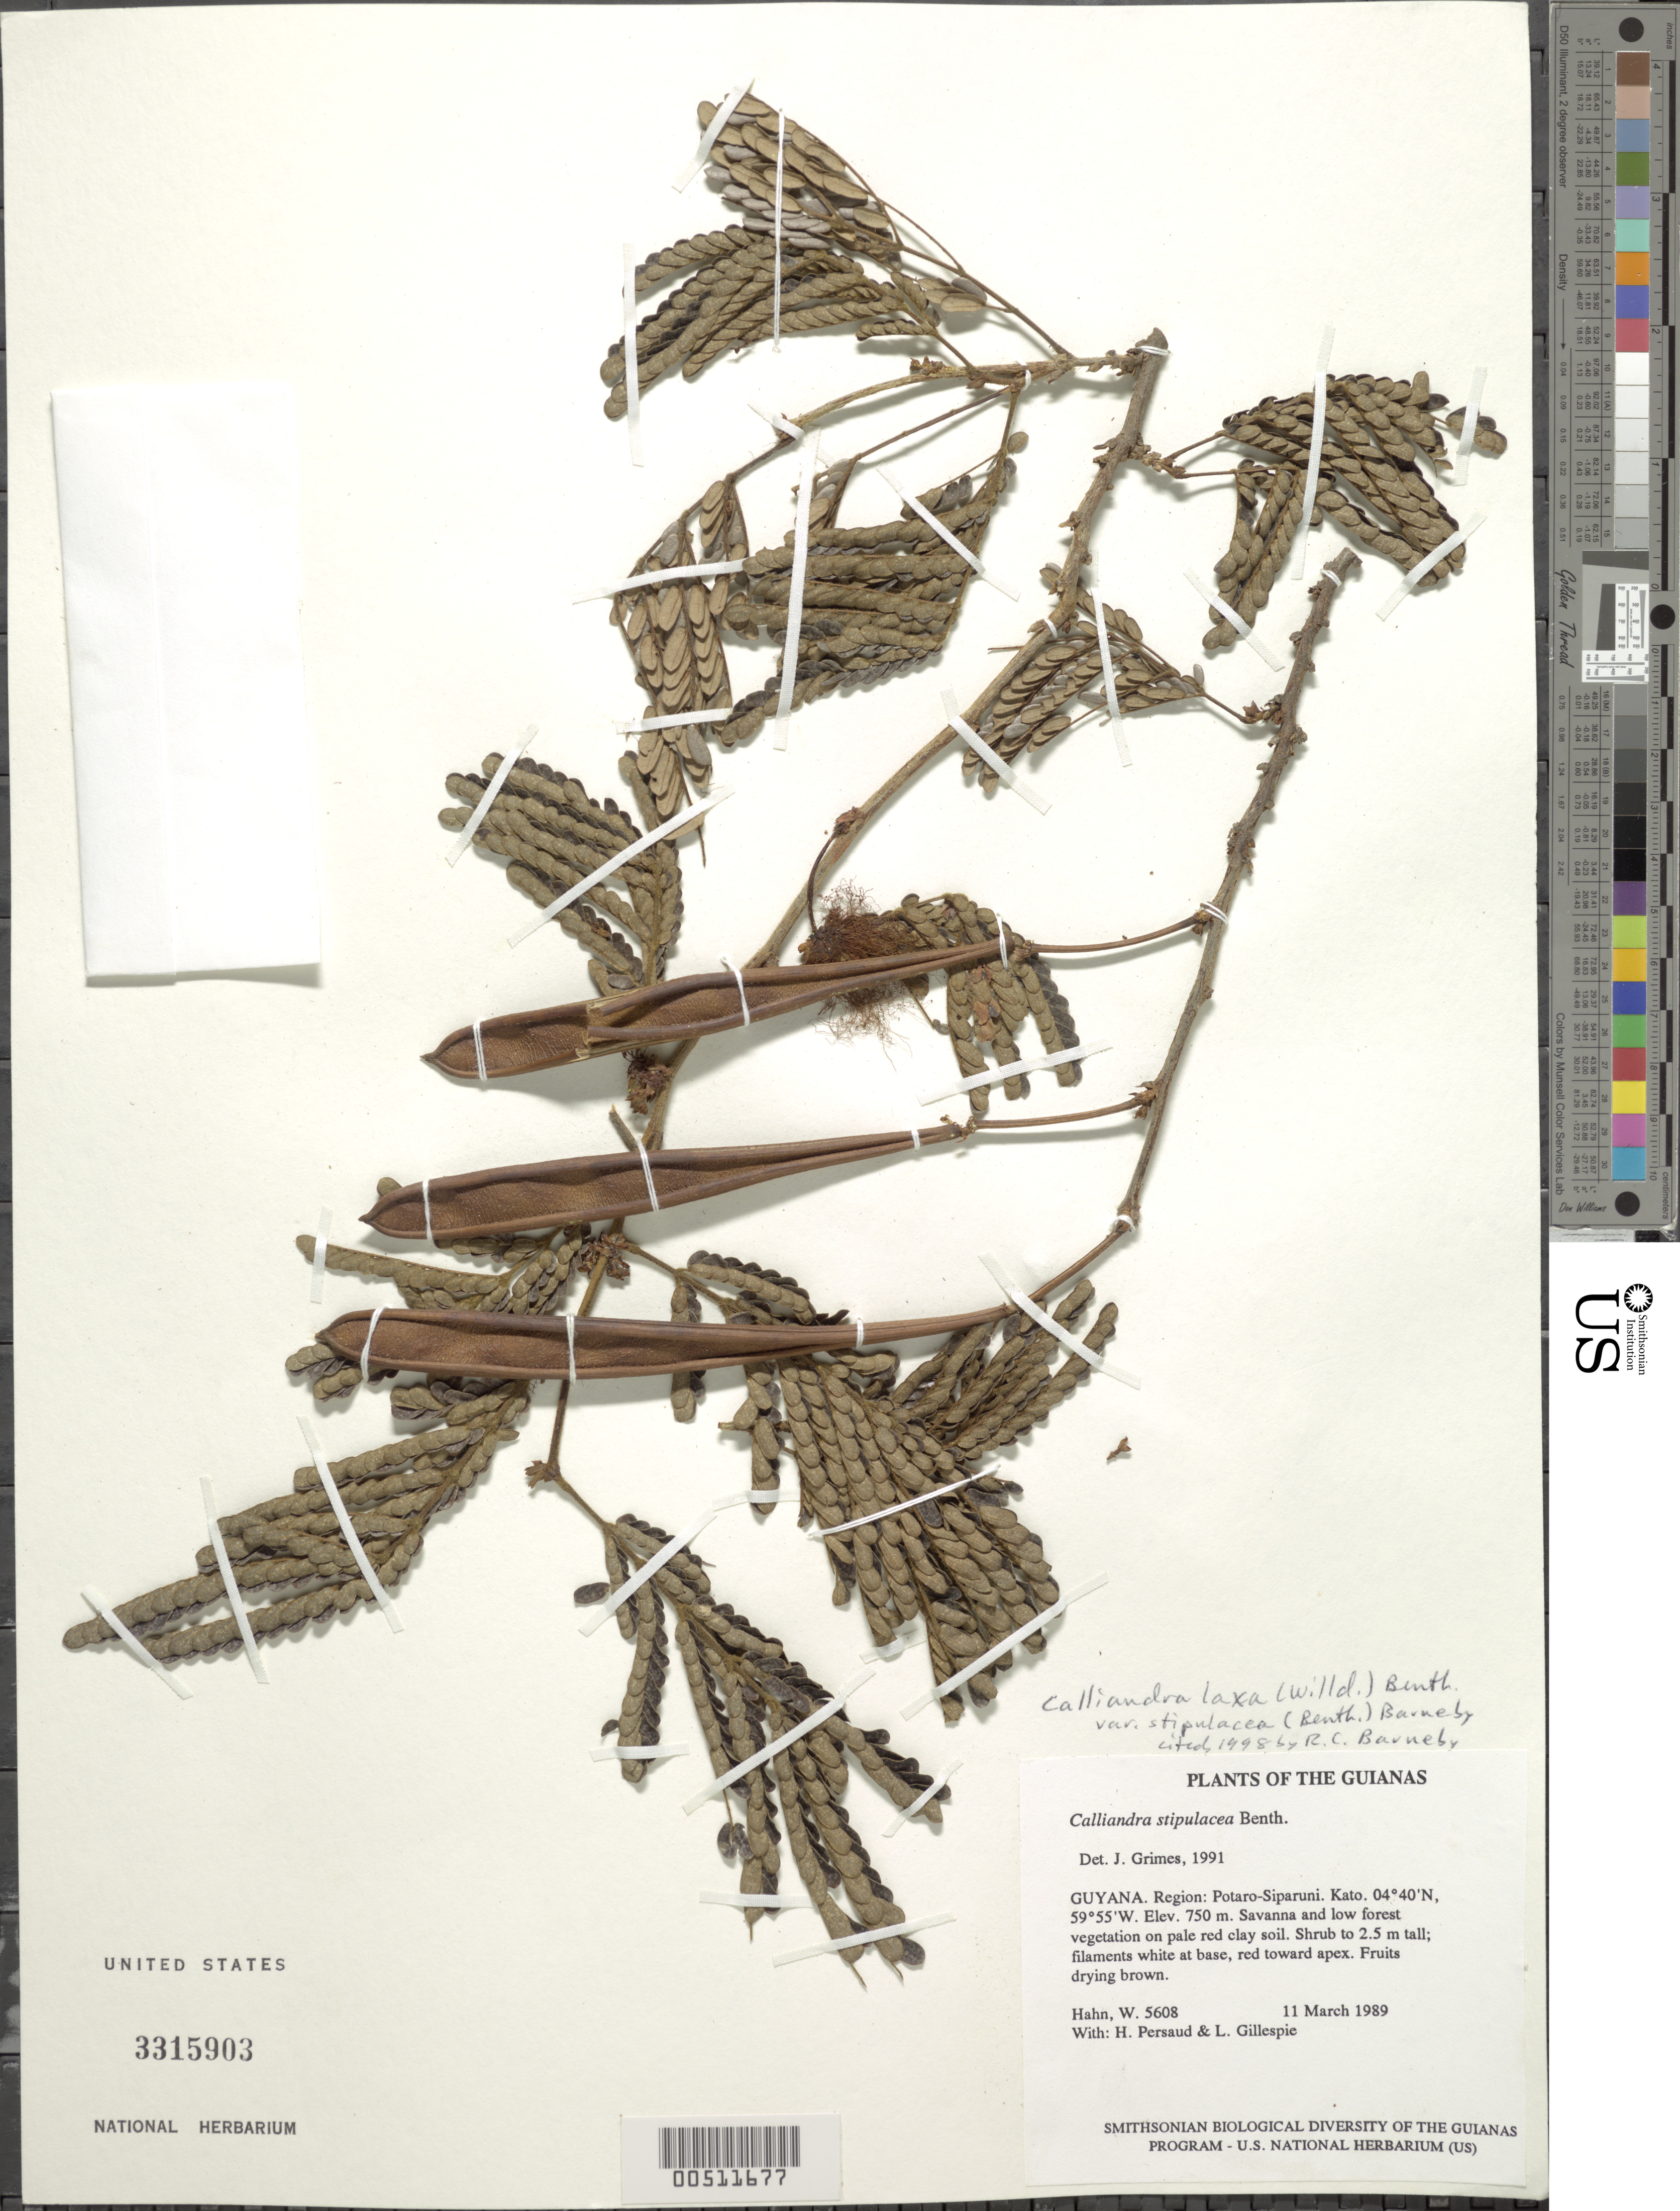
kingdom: Plantae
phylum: Tracheophyta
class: Magnoliopsida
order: Fabales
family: Fabaceae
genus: Calliandra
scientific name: Calliandra laxa var. stipulacea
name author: (Benth.) Barneby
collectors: W. Hahn, H. Persaud & L. J. Gillespie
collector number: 5608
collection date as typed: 11 March 1989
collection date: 1989-03-11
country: Guyana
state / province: Potaro-Siparuni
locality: Kato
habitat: Savanna and low forest vegetation on pale red clay soil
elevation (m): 750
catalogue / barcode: US 3315903